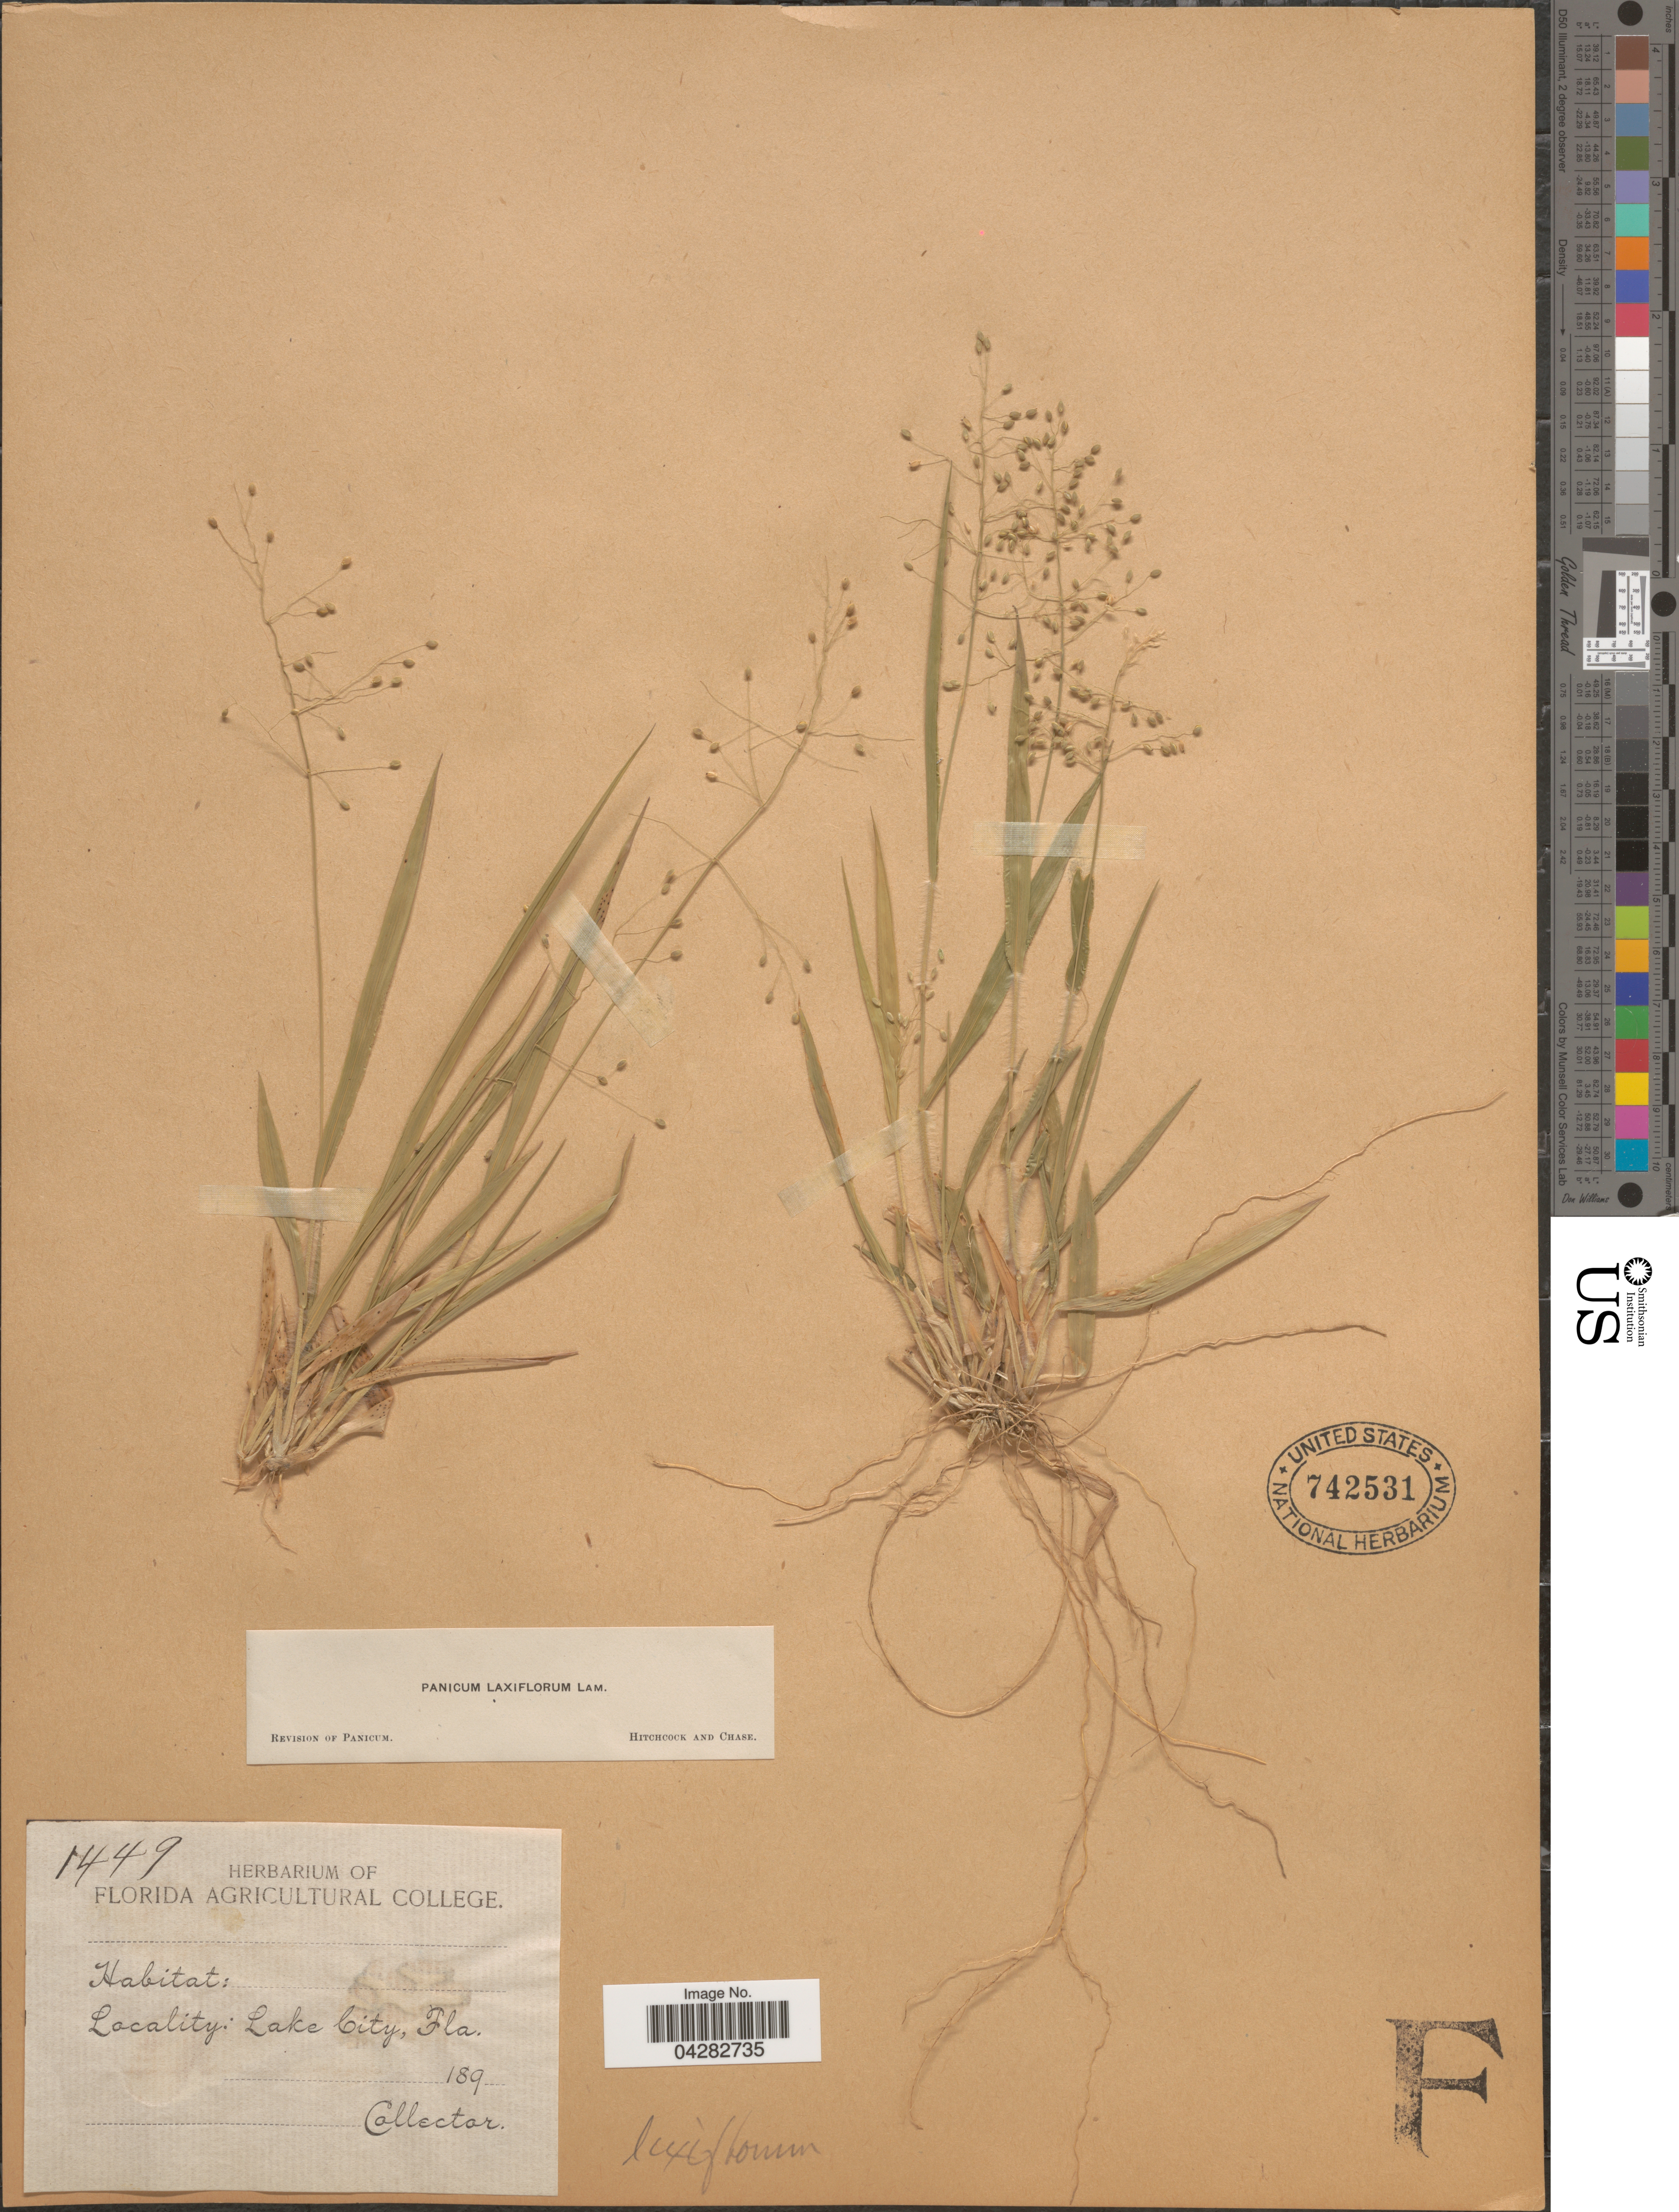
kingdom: Plantae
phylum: Tracheophyta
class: Liliopsida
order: Poales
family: Poaceae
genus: Dichanthelium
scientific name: Dichanthelium laxiflorum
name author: (Lam.) Gould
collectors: Ex herb. Florida Agricultural College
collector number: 1449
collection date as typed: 189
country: United States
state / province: Florida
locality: Lake City.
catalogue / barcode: US 742531